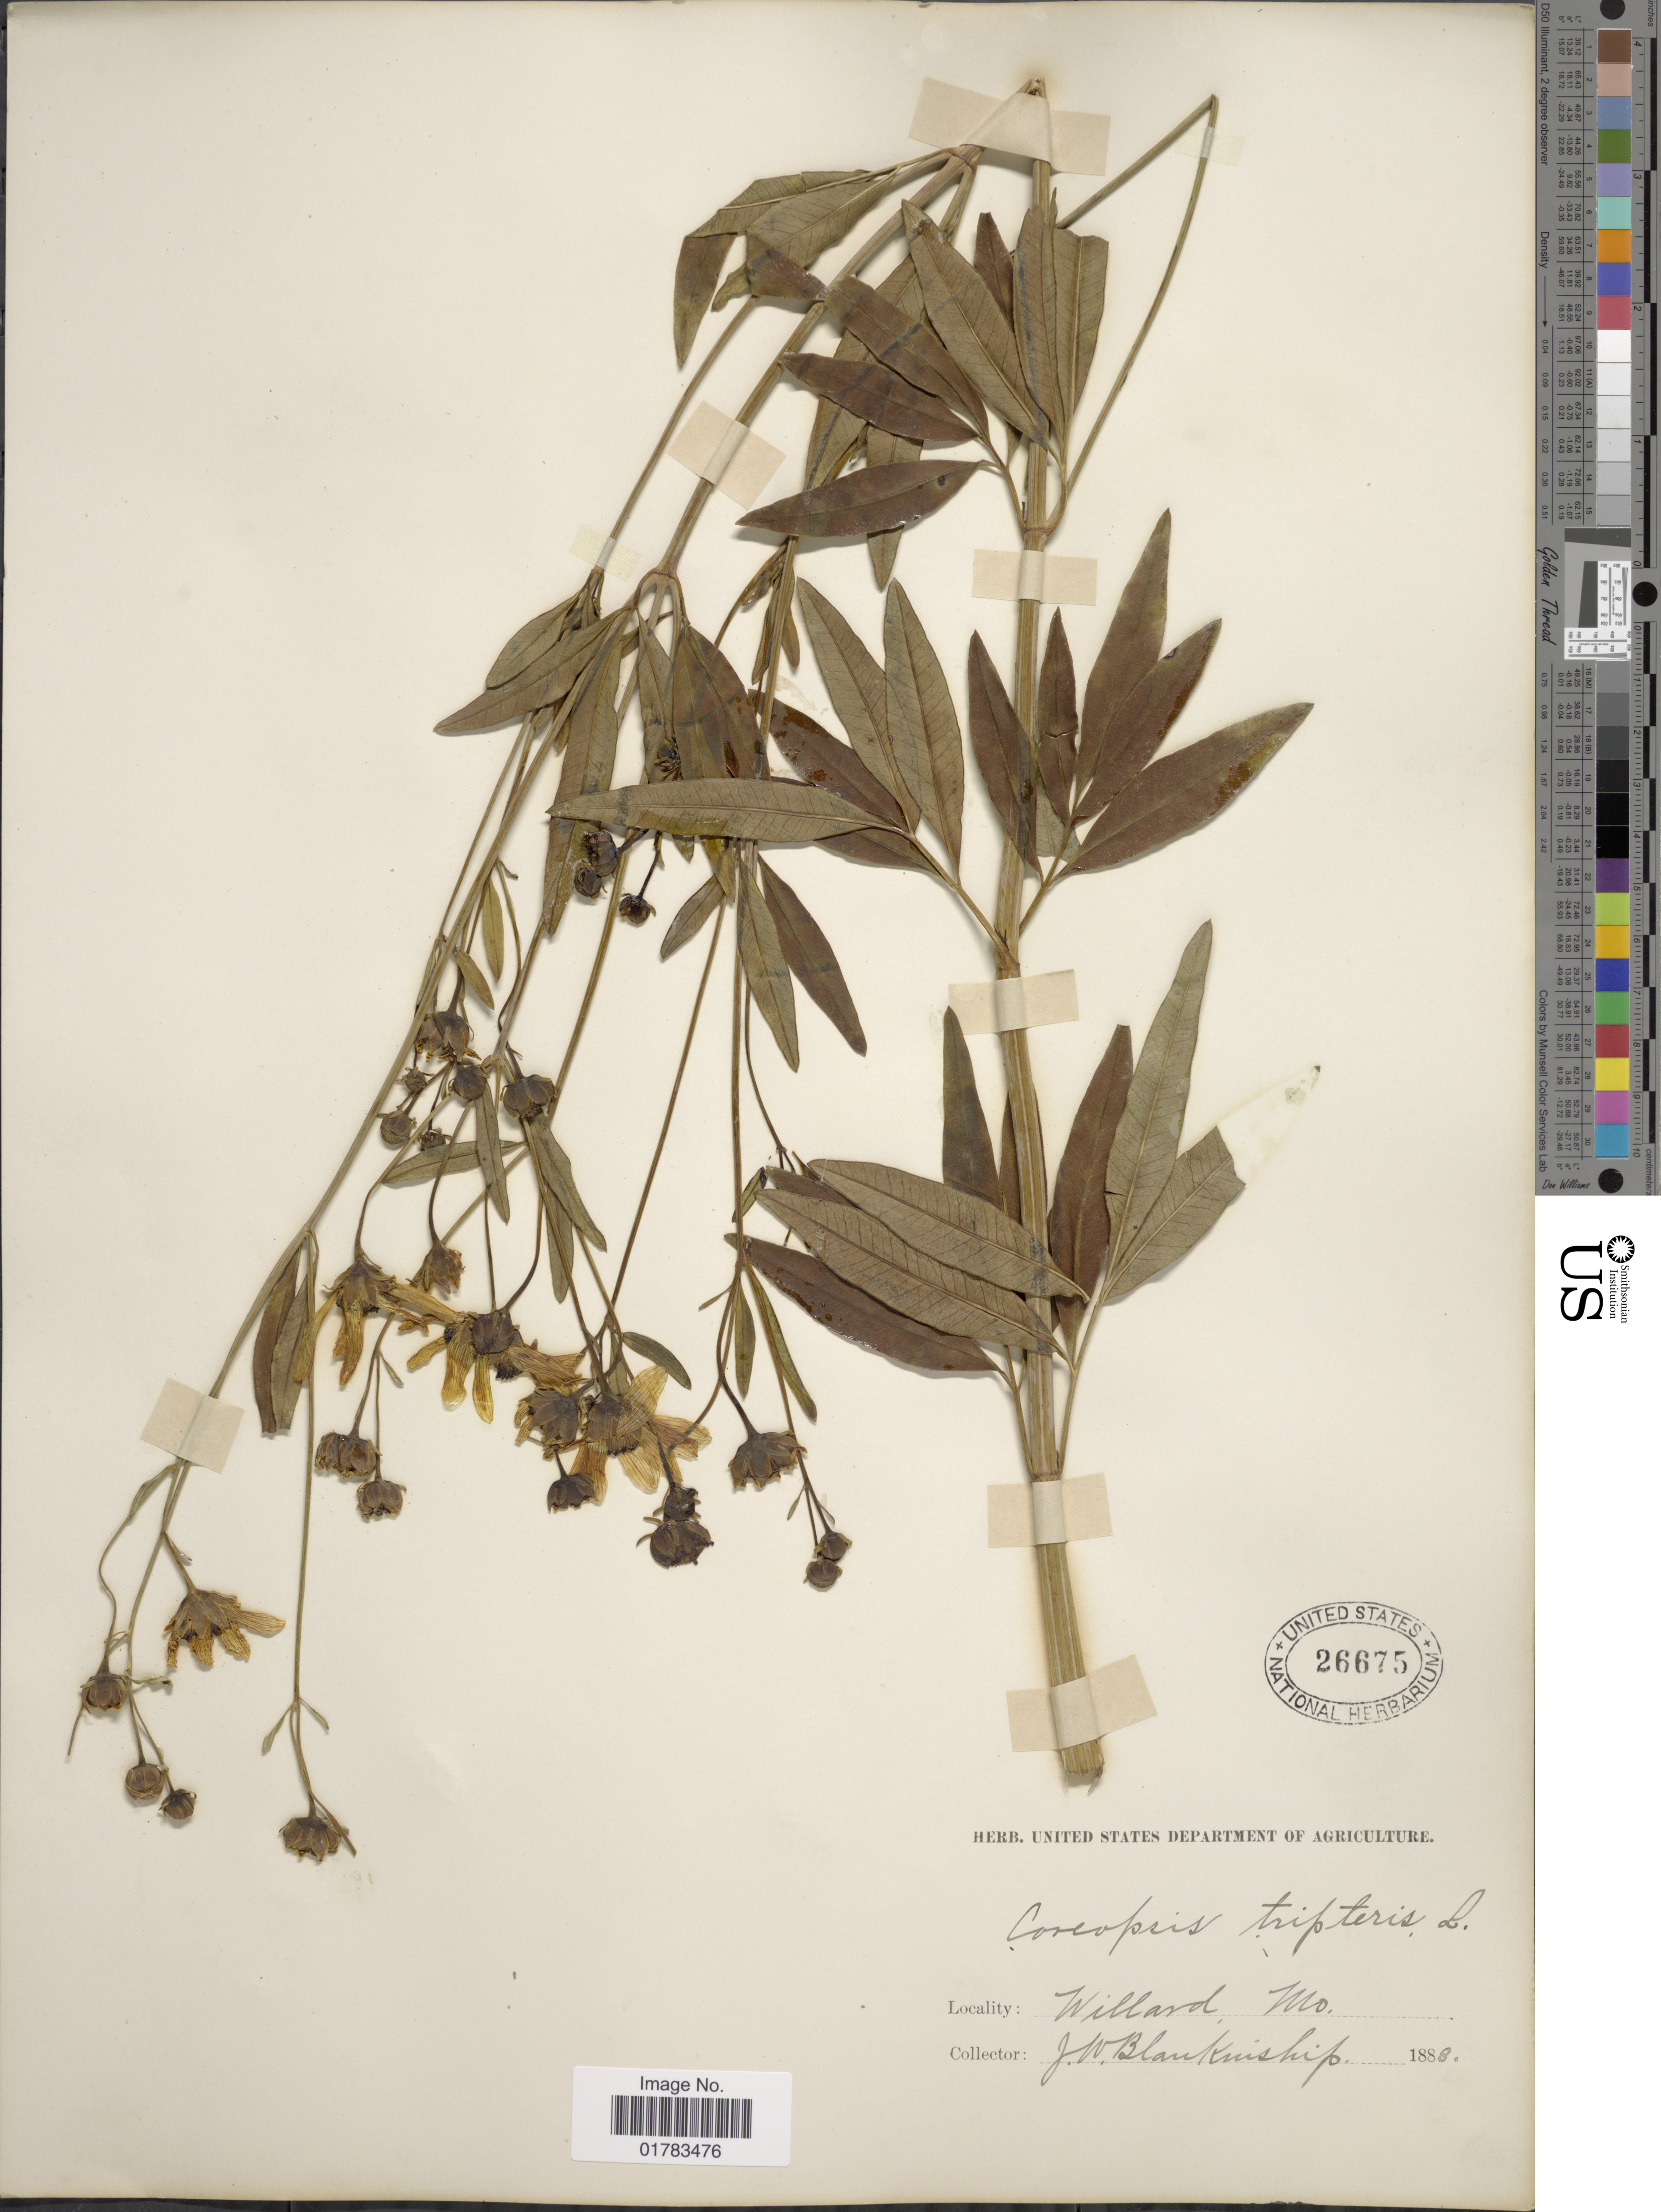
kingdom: Plantae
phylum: Tracheophyta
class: Magnoliopsida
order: Asterales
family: Asteraceae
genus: Coreopsis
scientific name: Coreopsis tripteris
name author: L.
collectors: J. W. Blankinship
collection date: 1880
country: United States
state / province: Missouri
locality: Willard, Mo.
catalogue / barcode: US 26675